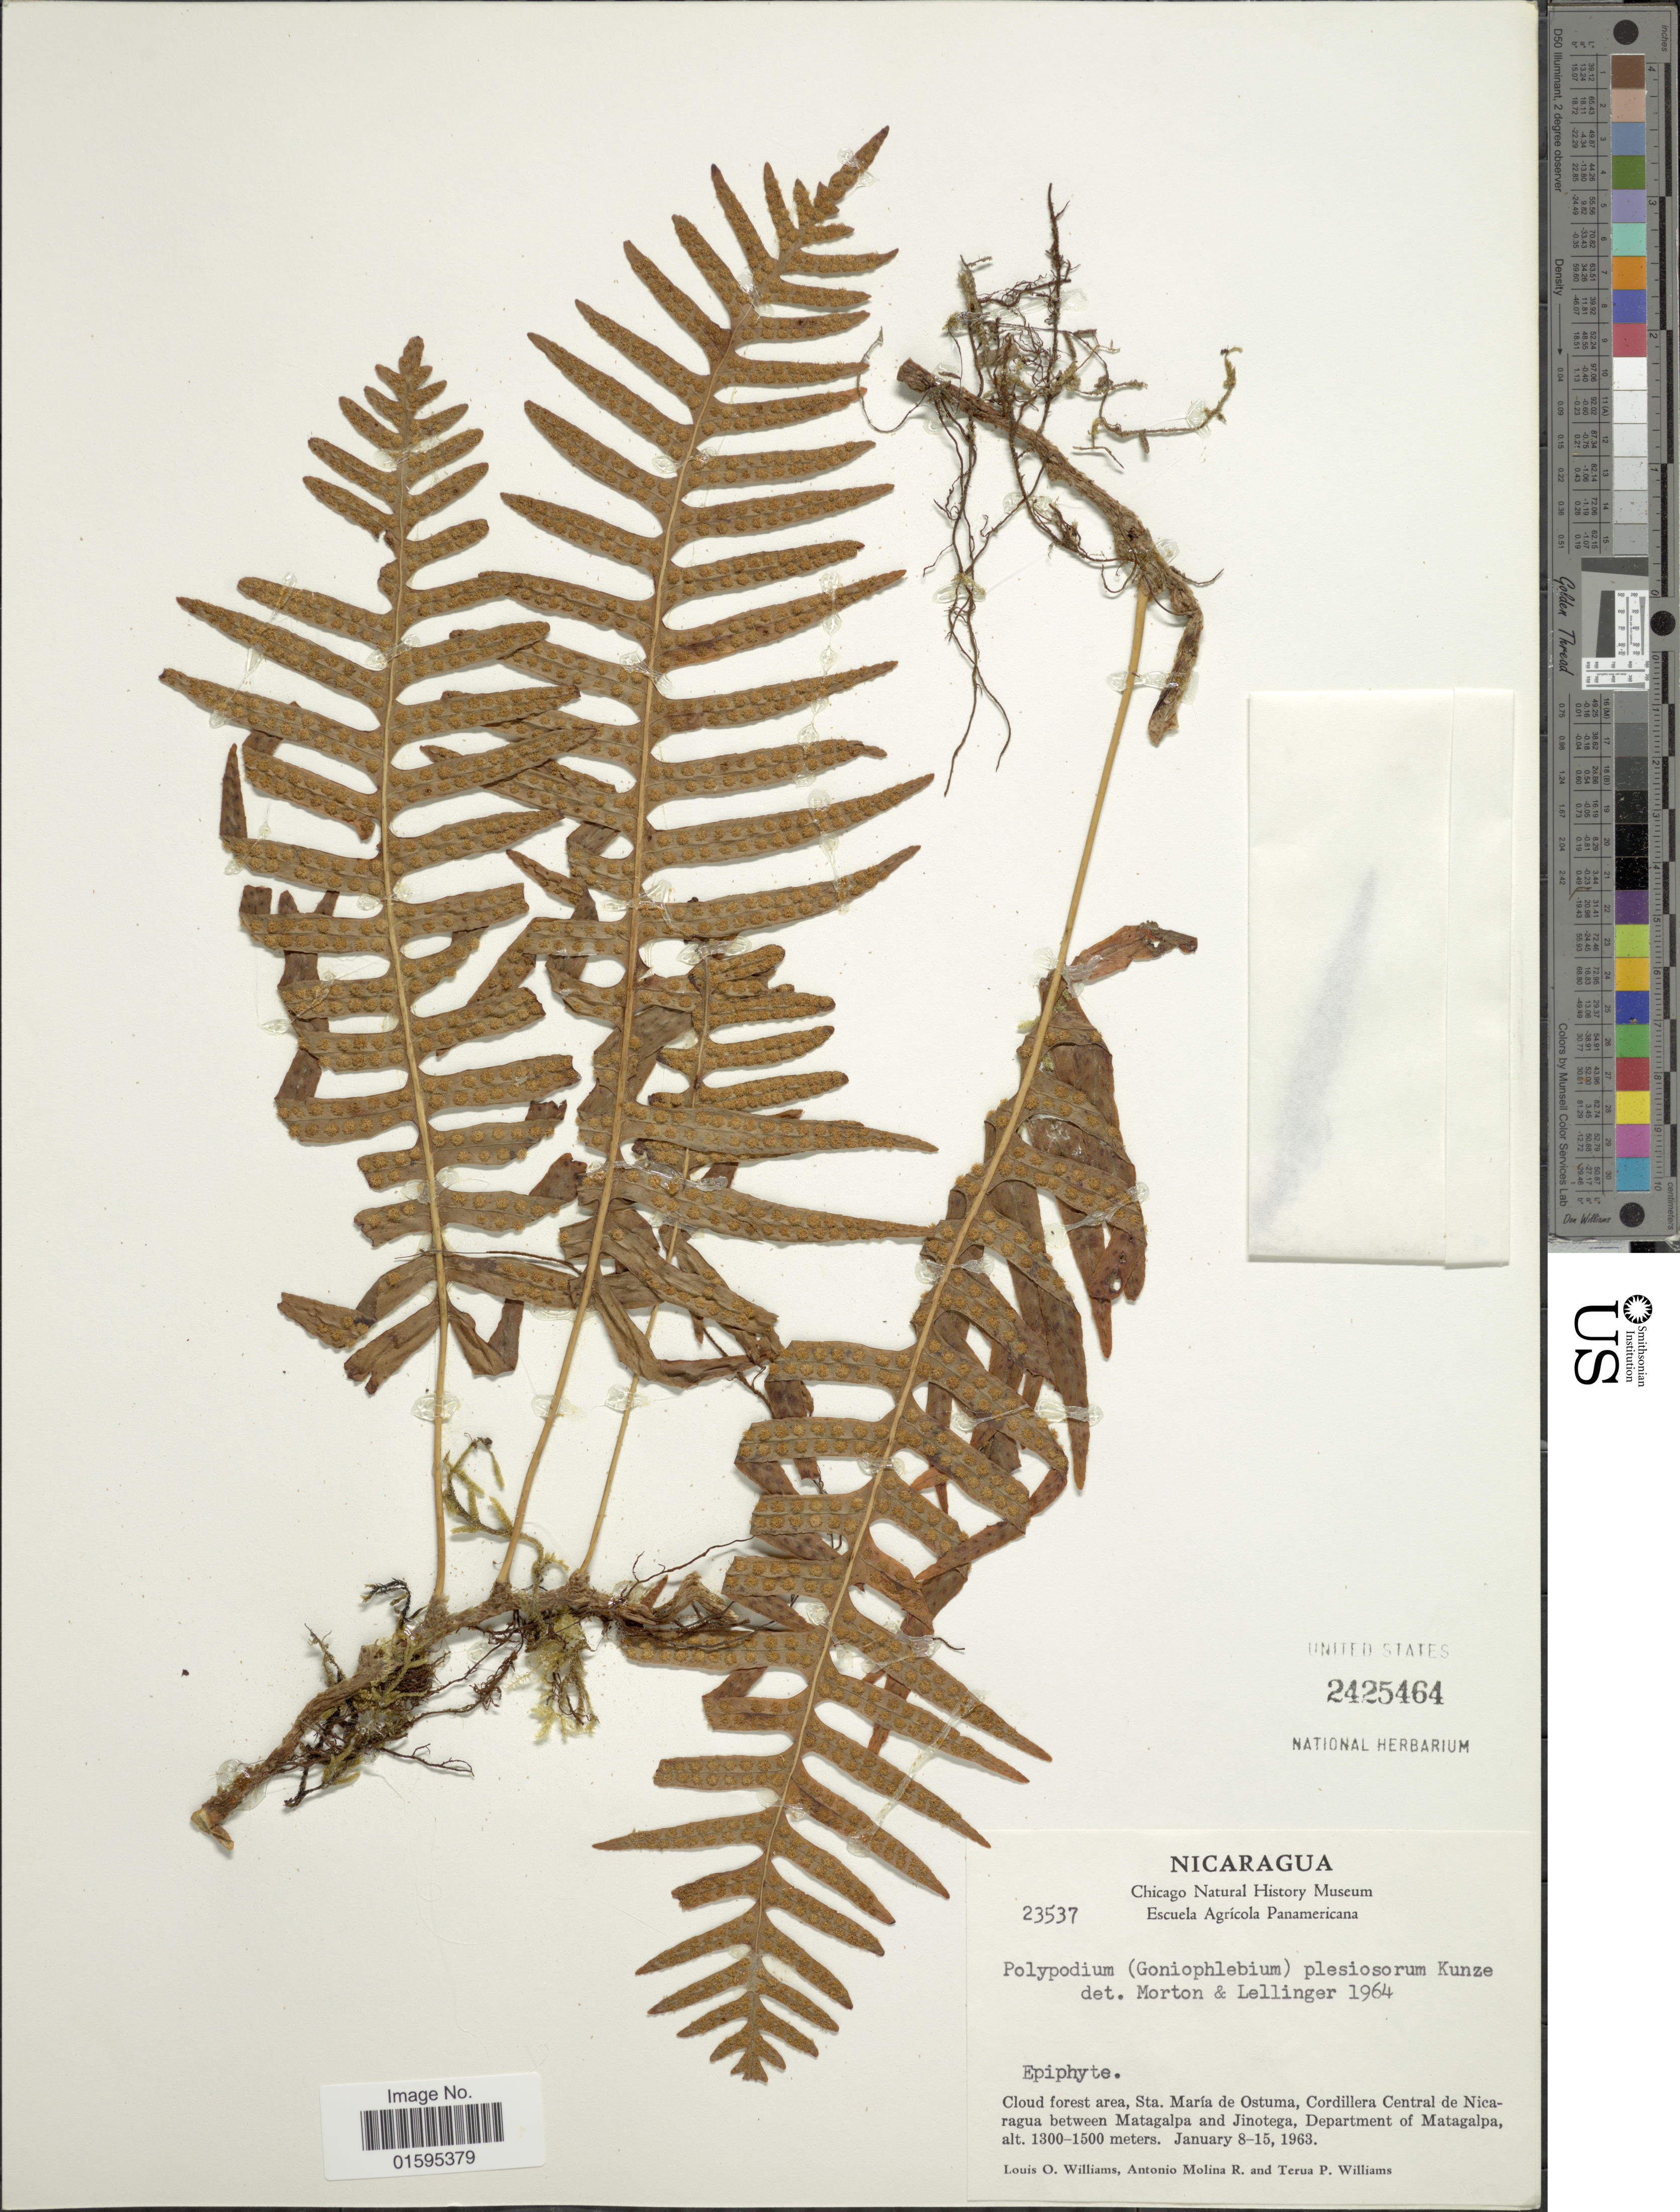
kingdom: Plantae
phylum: Tracheophyta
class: Polypodiopsida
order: Polypodiales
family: Polypodiaceae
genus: Polypodium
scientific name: Polypodium plesiosorum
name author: Kunze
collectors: L. O. Williams, A. Molina R. & T. P. Williams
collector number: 23537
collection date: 1963-01-08/1963-01-15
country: Nicaragua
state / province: Matagalpa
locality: Cloud forest area, Sta. María de Ostuma, Cordillera Central de Nicaragua between Matagalpa and Jinotega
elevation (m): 1300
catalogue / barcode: US 2425464